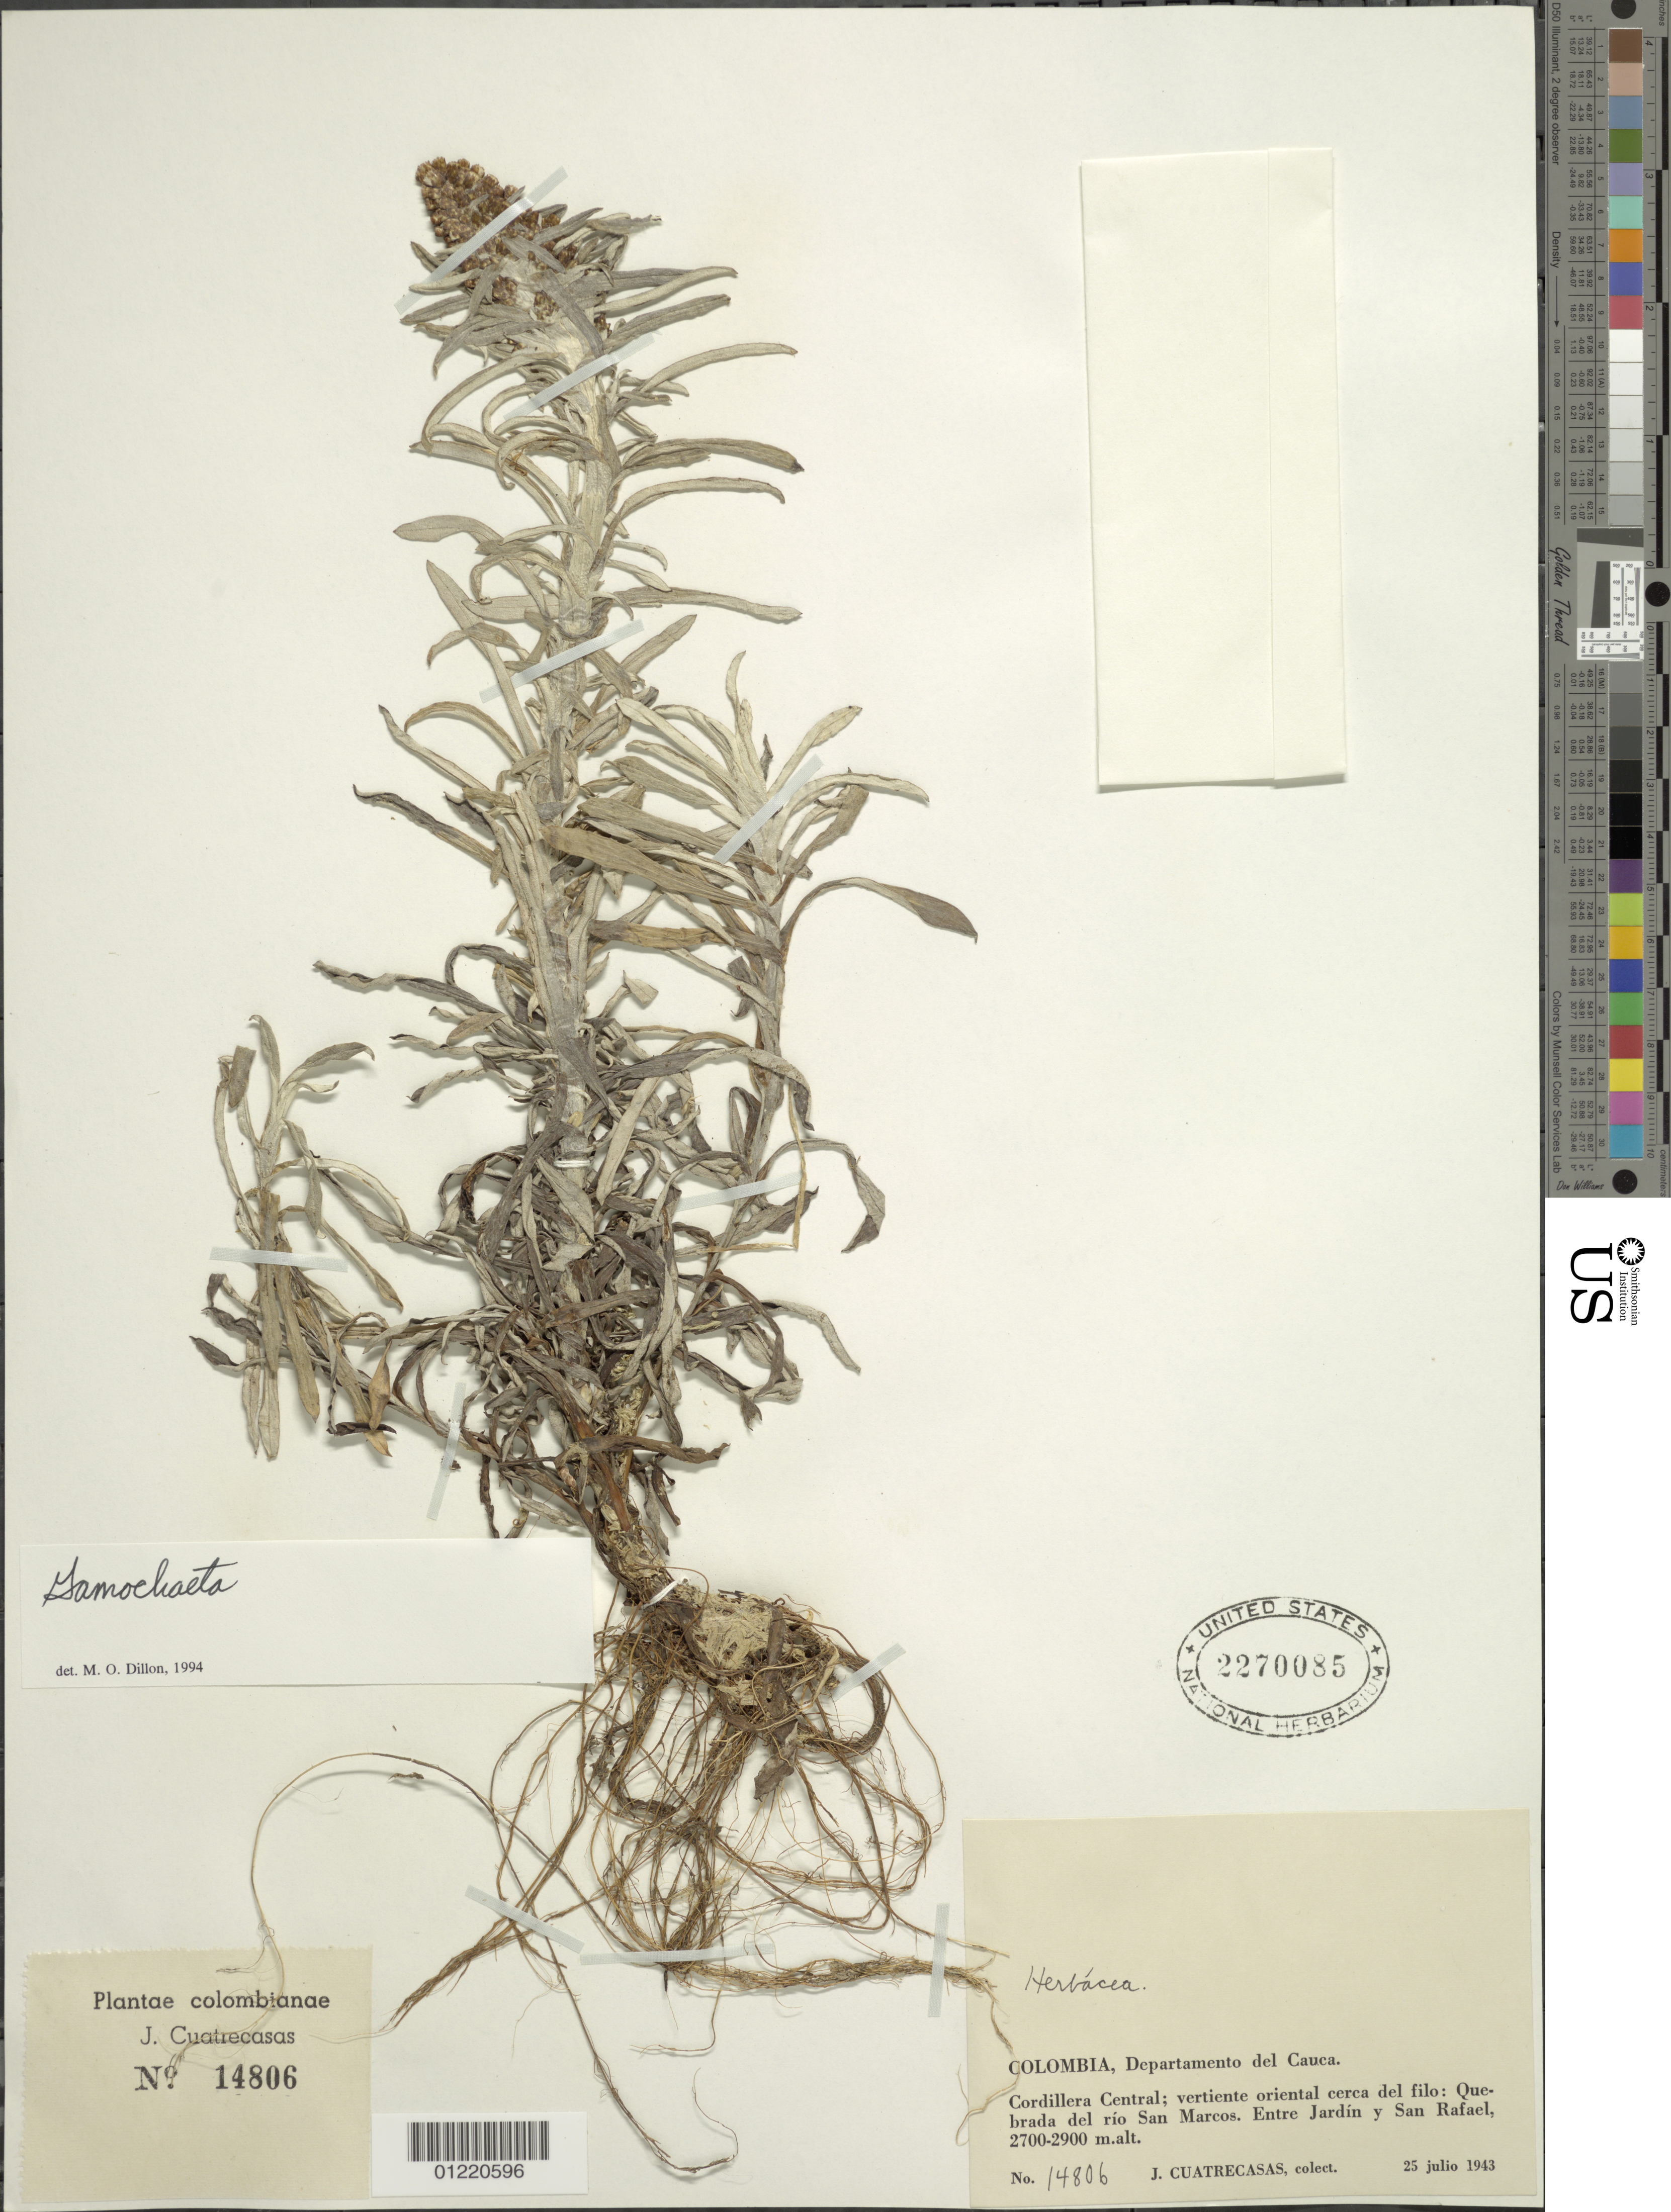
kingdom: Plantae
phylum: Tracheophyta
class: Magnoliopsida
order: Asterales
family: Asteraceae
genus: Gamochaeta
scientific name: Gamochaeta sp.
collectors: J. Cuatrecasas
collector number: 14806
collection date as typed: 25 Jul 1943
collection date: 1943-07-25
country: Colombia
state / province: Cauca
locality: Cordillera Central; vertiente oriental cerca del filo: Quebrada del río San Marcos, entre Jardín y San Rafael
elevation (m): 2700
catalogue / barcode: US 2270085